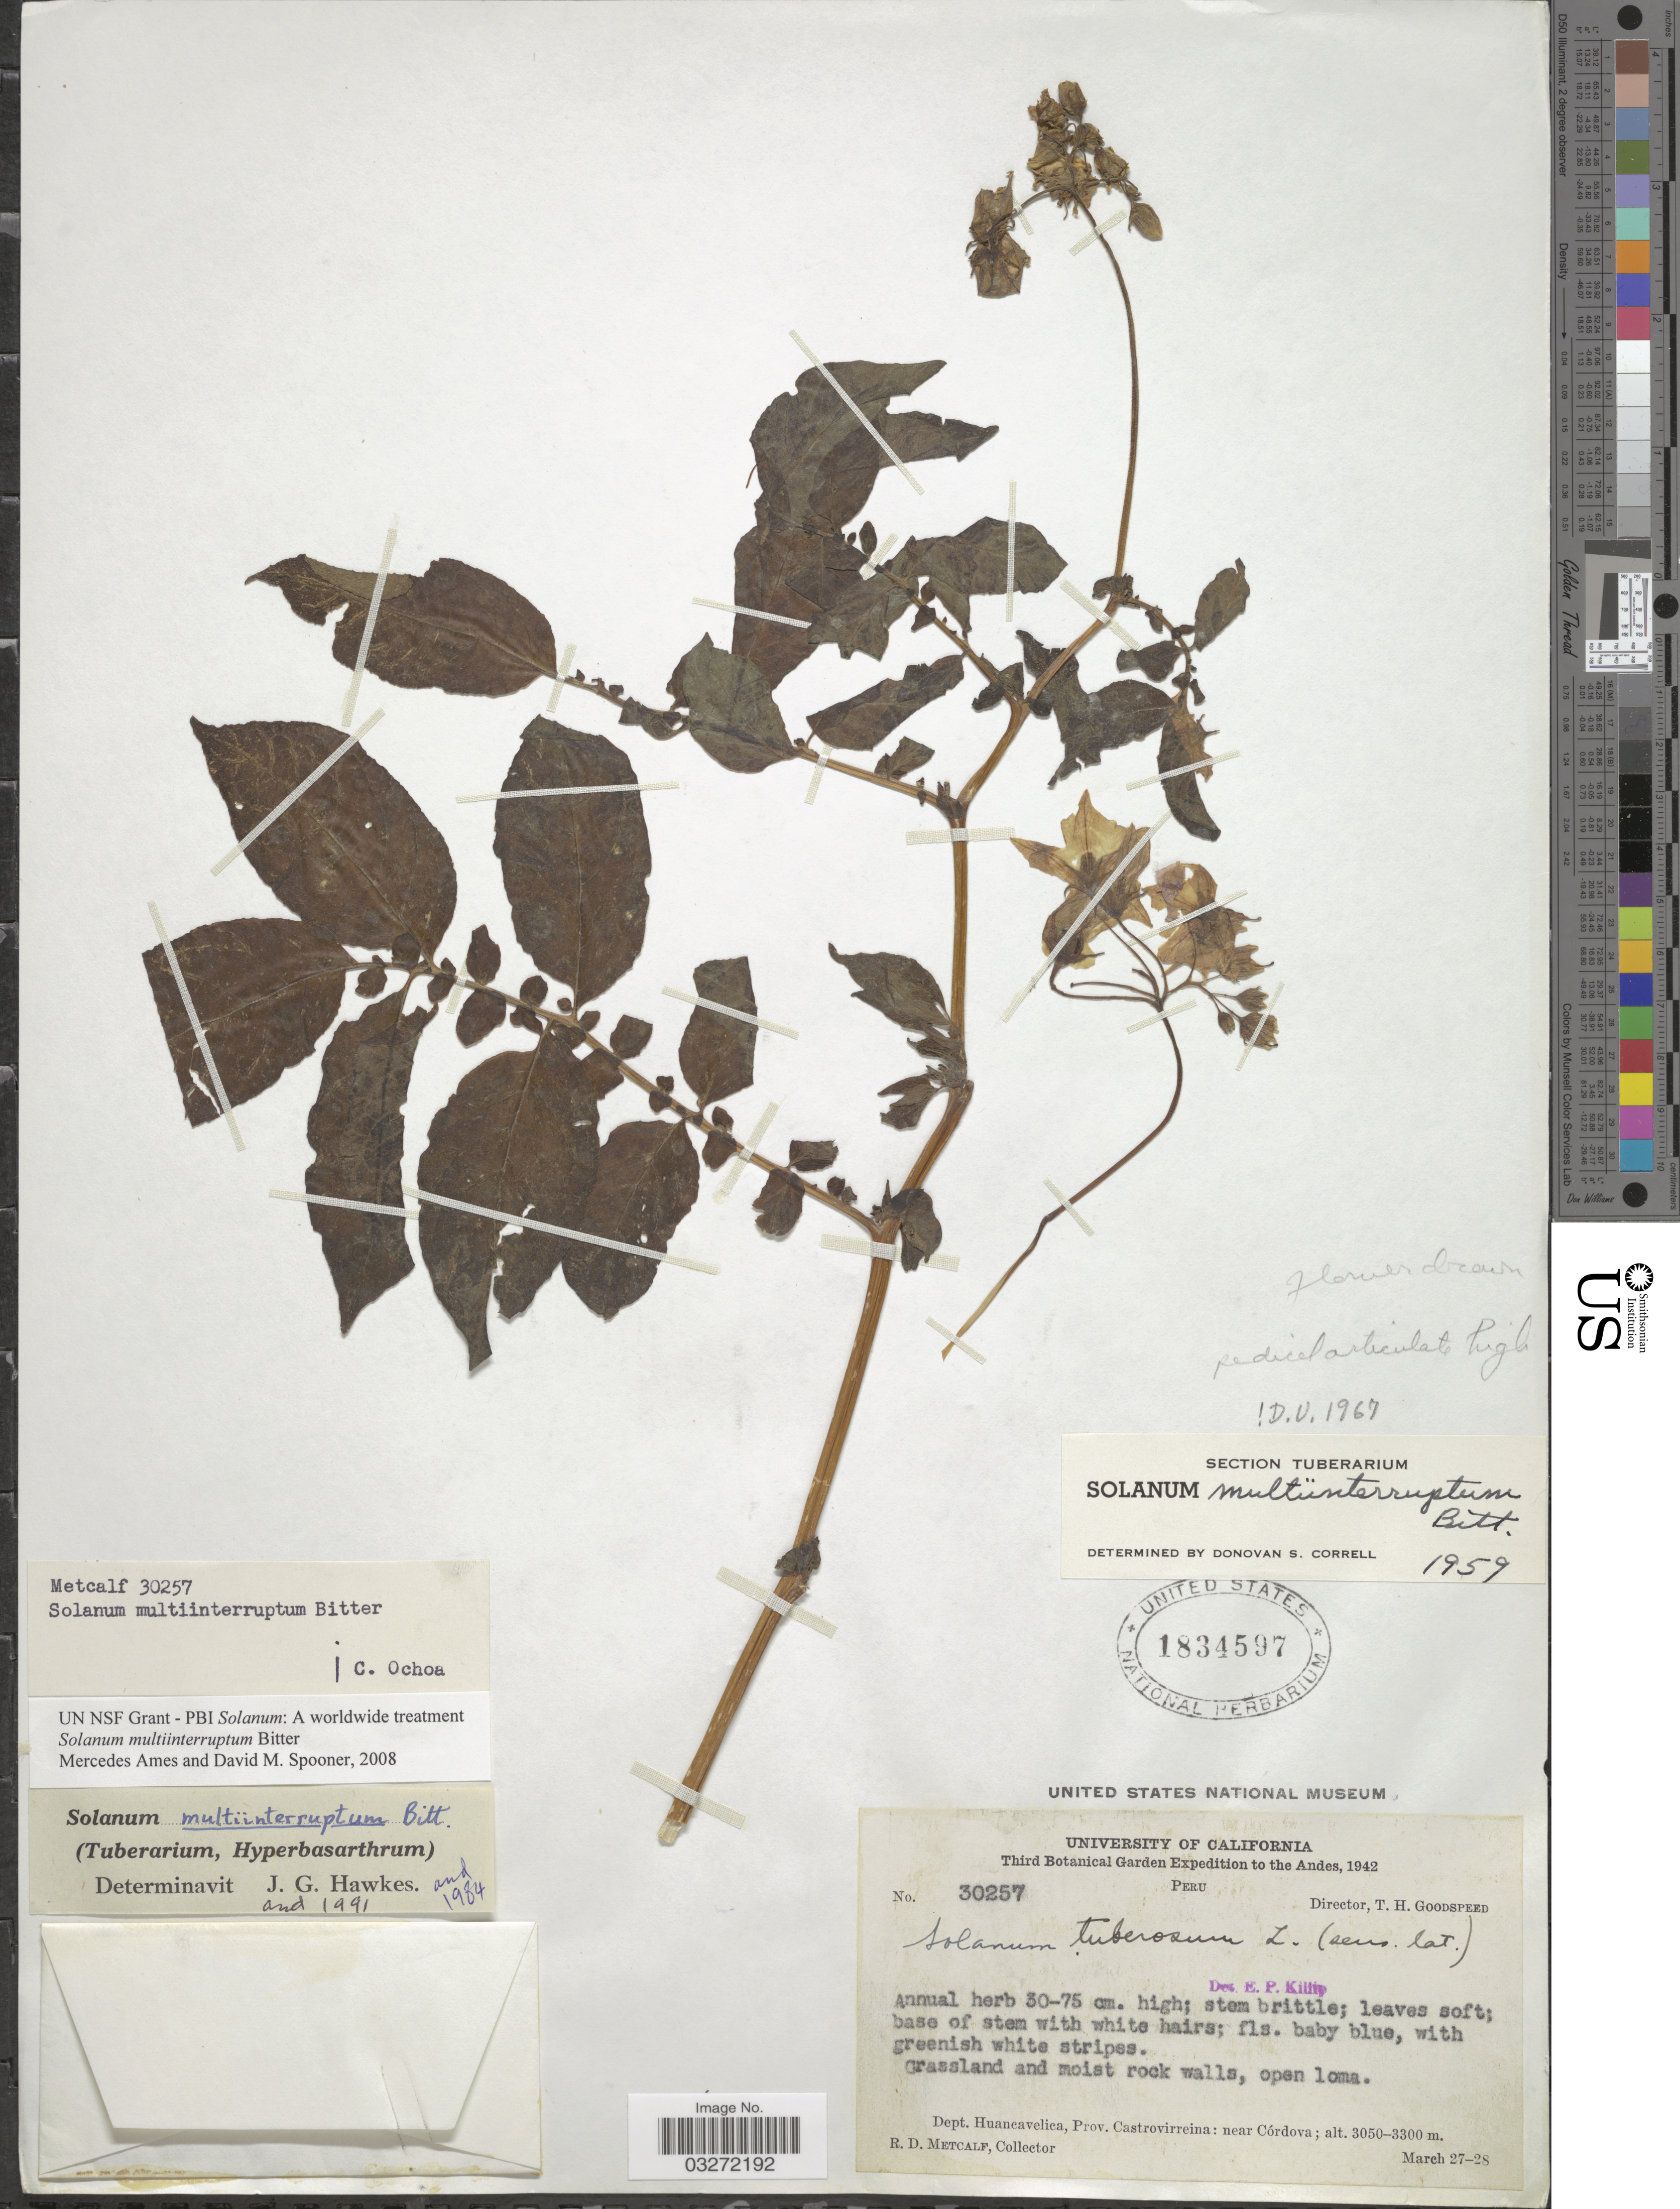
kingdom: Plantae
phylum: Tracheophyta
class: Magnoliopsida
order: Solanales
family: Solanaceae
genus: Solanum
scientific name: Solanum multiinterruptum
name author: Bitter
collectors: R. D. Metcalf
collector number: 30257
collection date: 1942-03-27/1942-03-28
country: Peru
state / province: Huancavelica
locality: Andes. Dept. Huancavelica, Prov. Castrovirreina: near Córdova.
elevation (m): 3050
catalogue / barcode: US 1834597